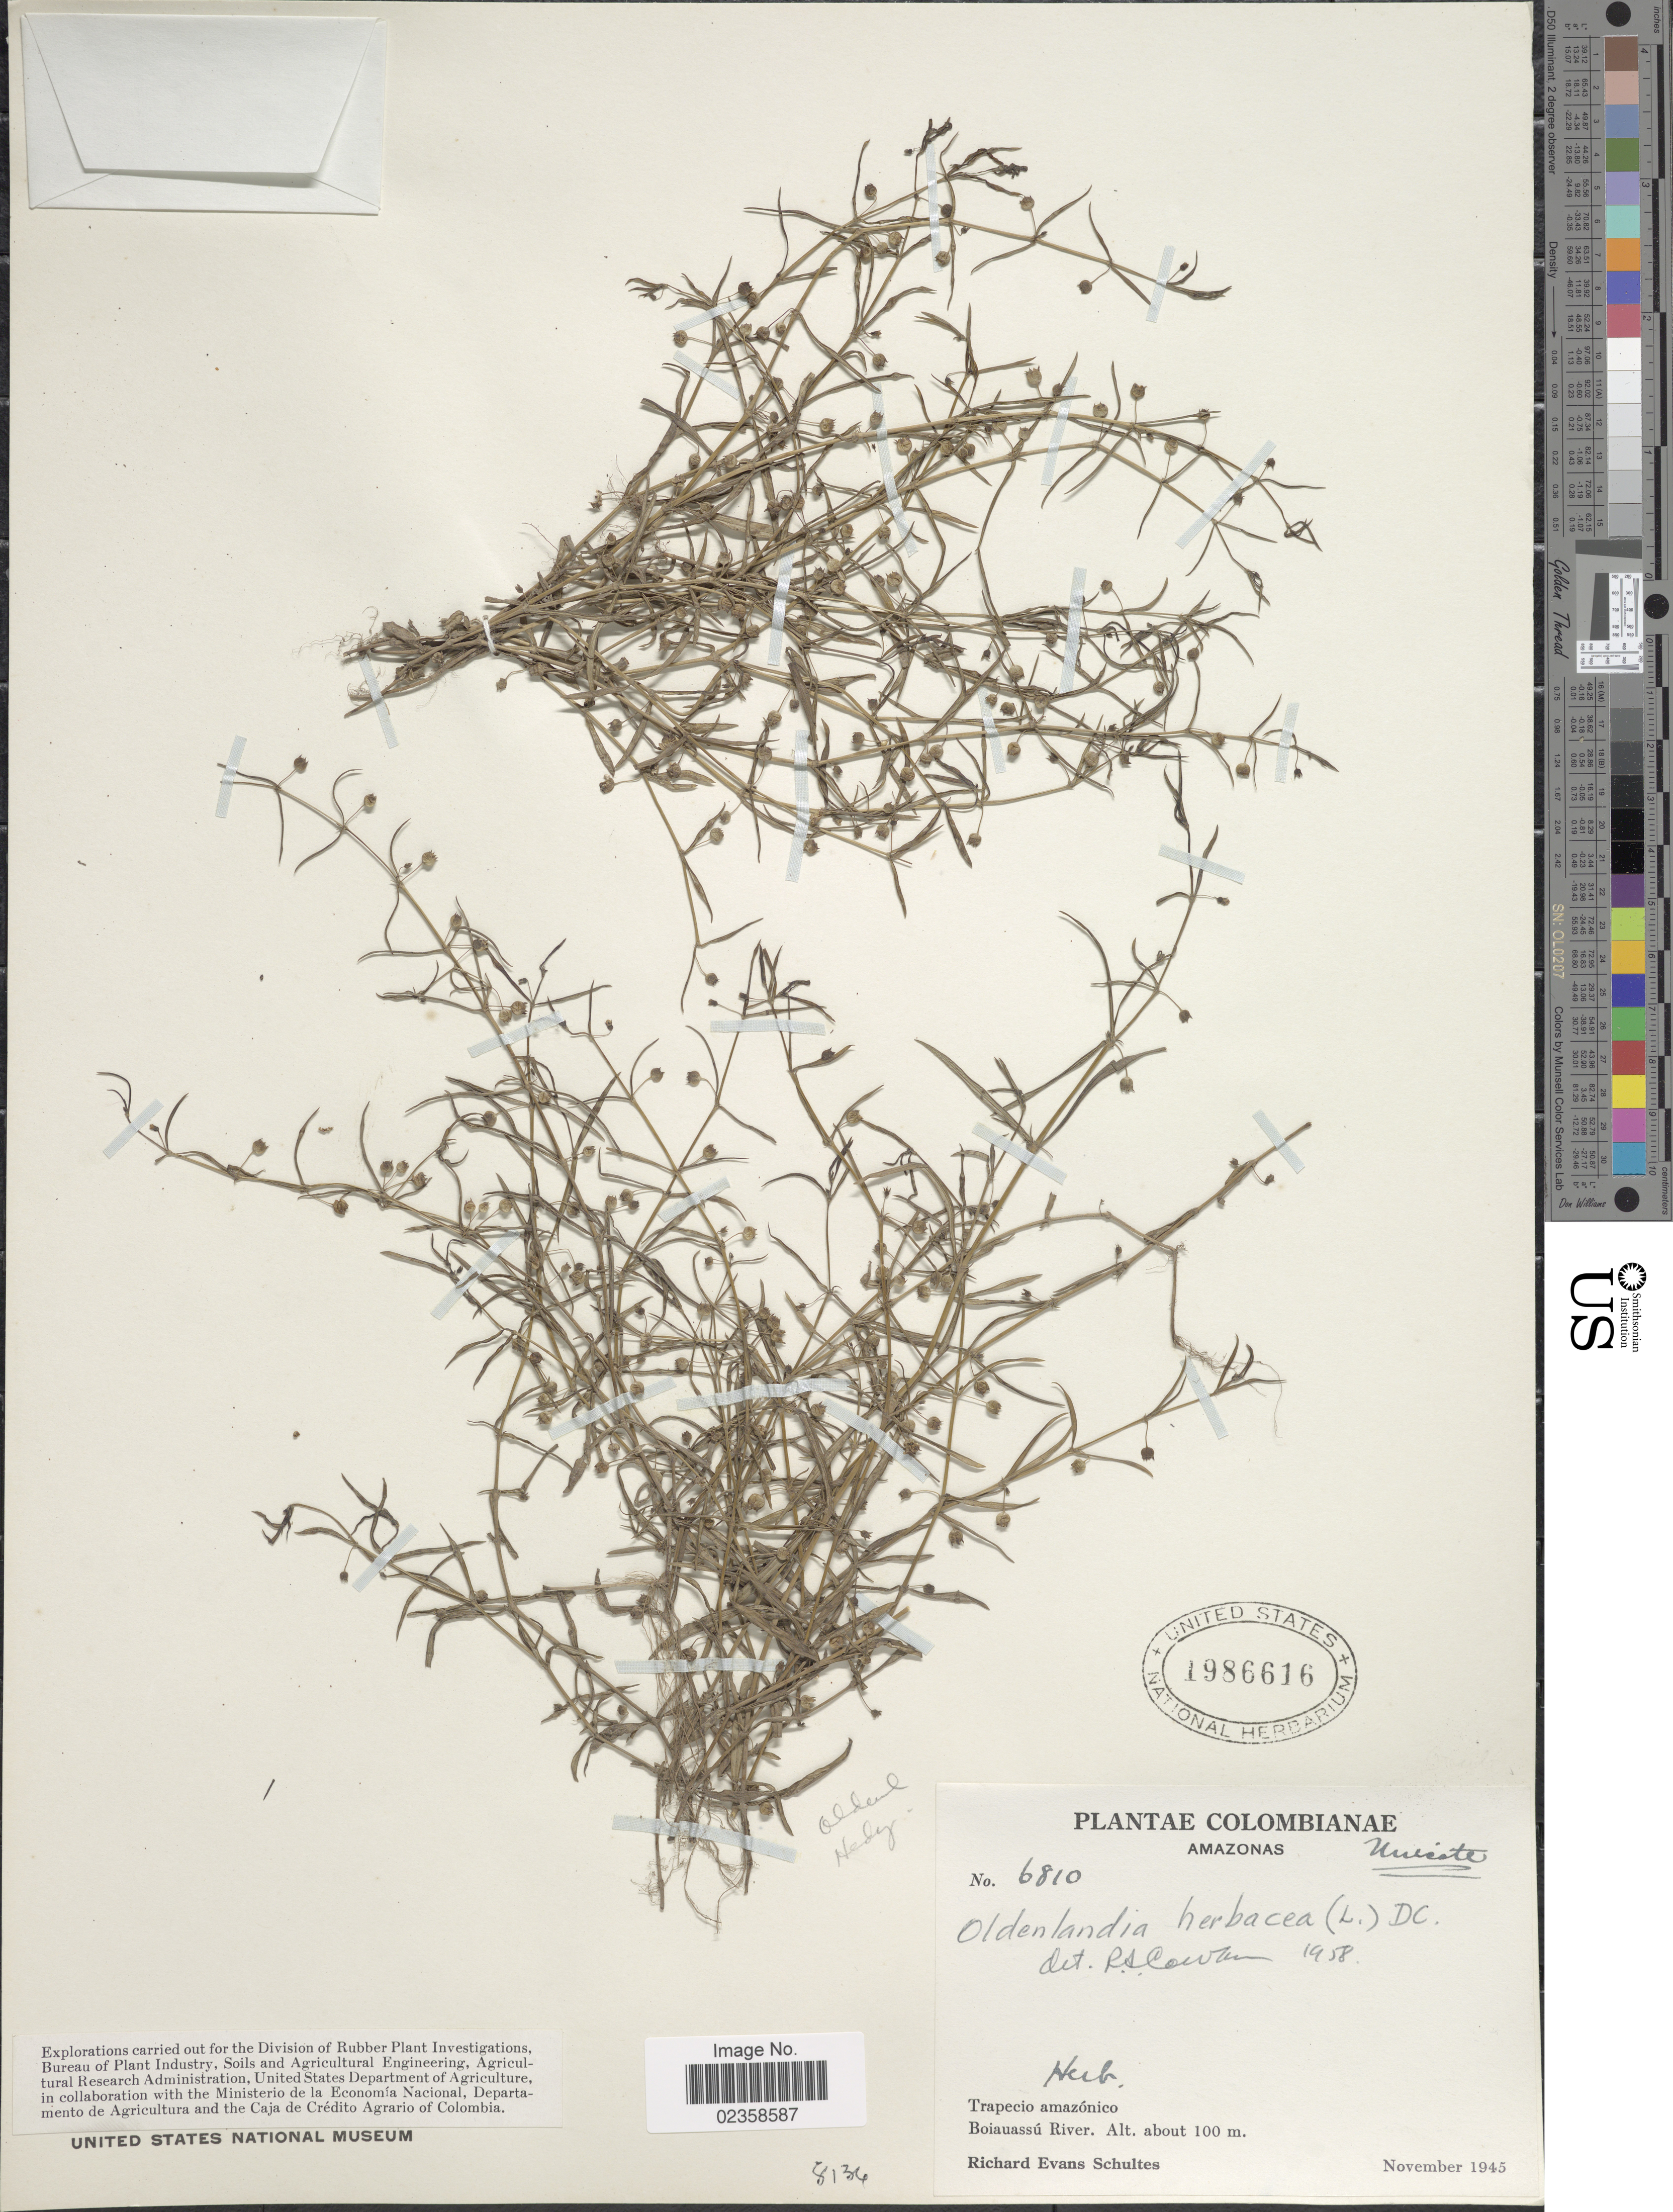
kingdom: Plantae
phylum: Tracheophyta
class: Magnoliopsida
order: Gentianales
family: Rubiaceae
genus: Oldenlandia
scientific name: Oldenlandia herbacea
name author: (L.) Roxb.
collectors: R. E. Schultes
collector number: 6810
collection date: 1945-11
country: Colombia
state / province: Amazônas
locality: Amazonas, Trapecio amazonico, Boiauassu River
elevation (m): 100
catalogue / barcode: US 1986616